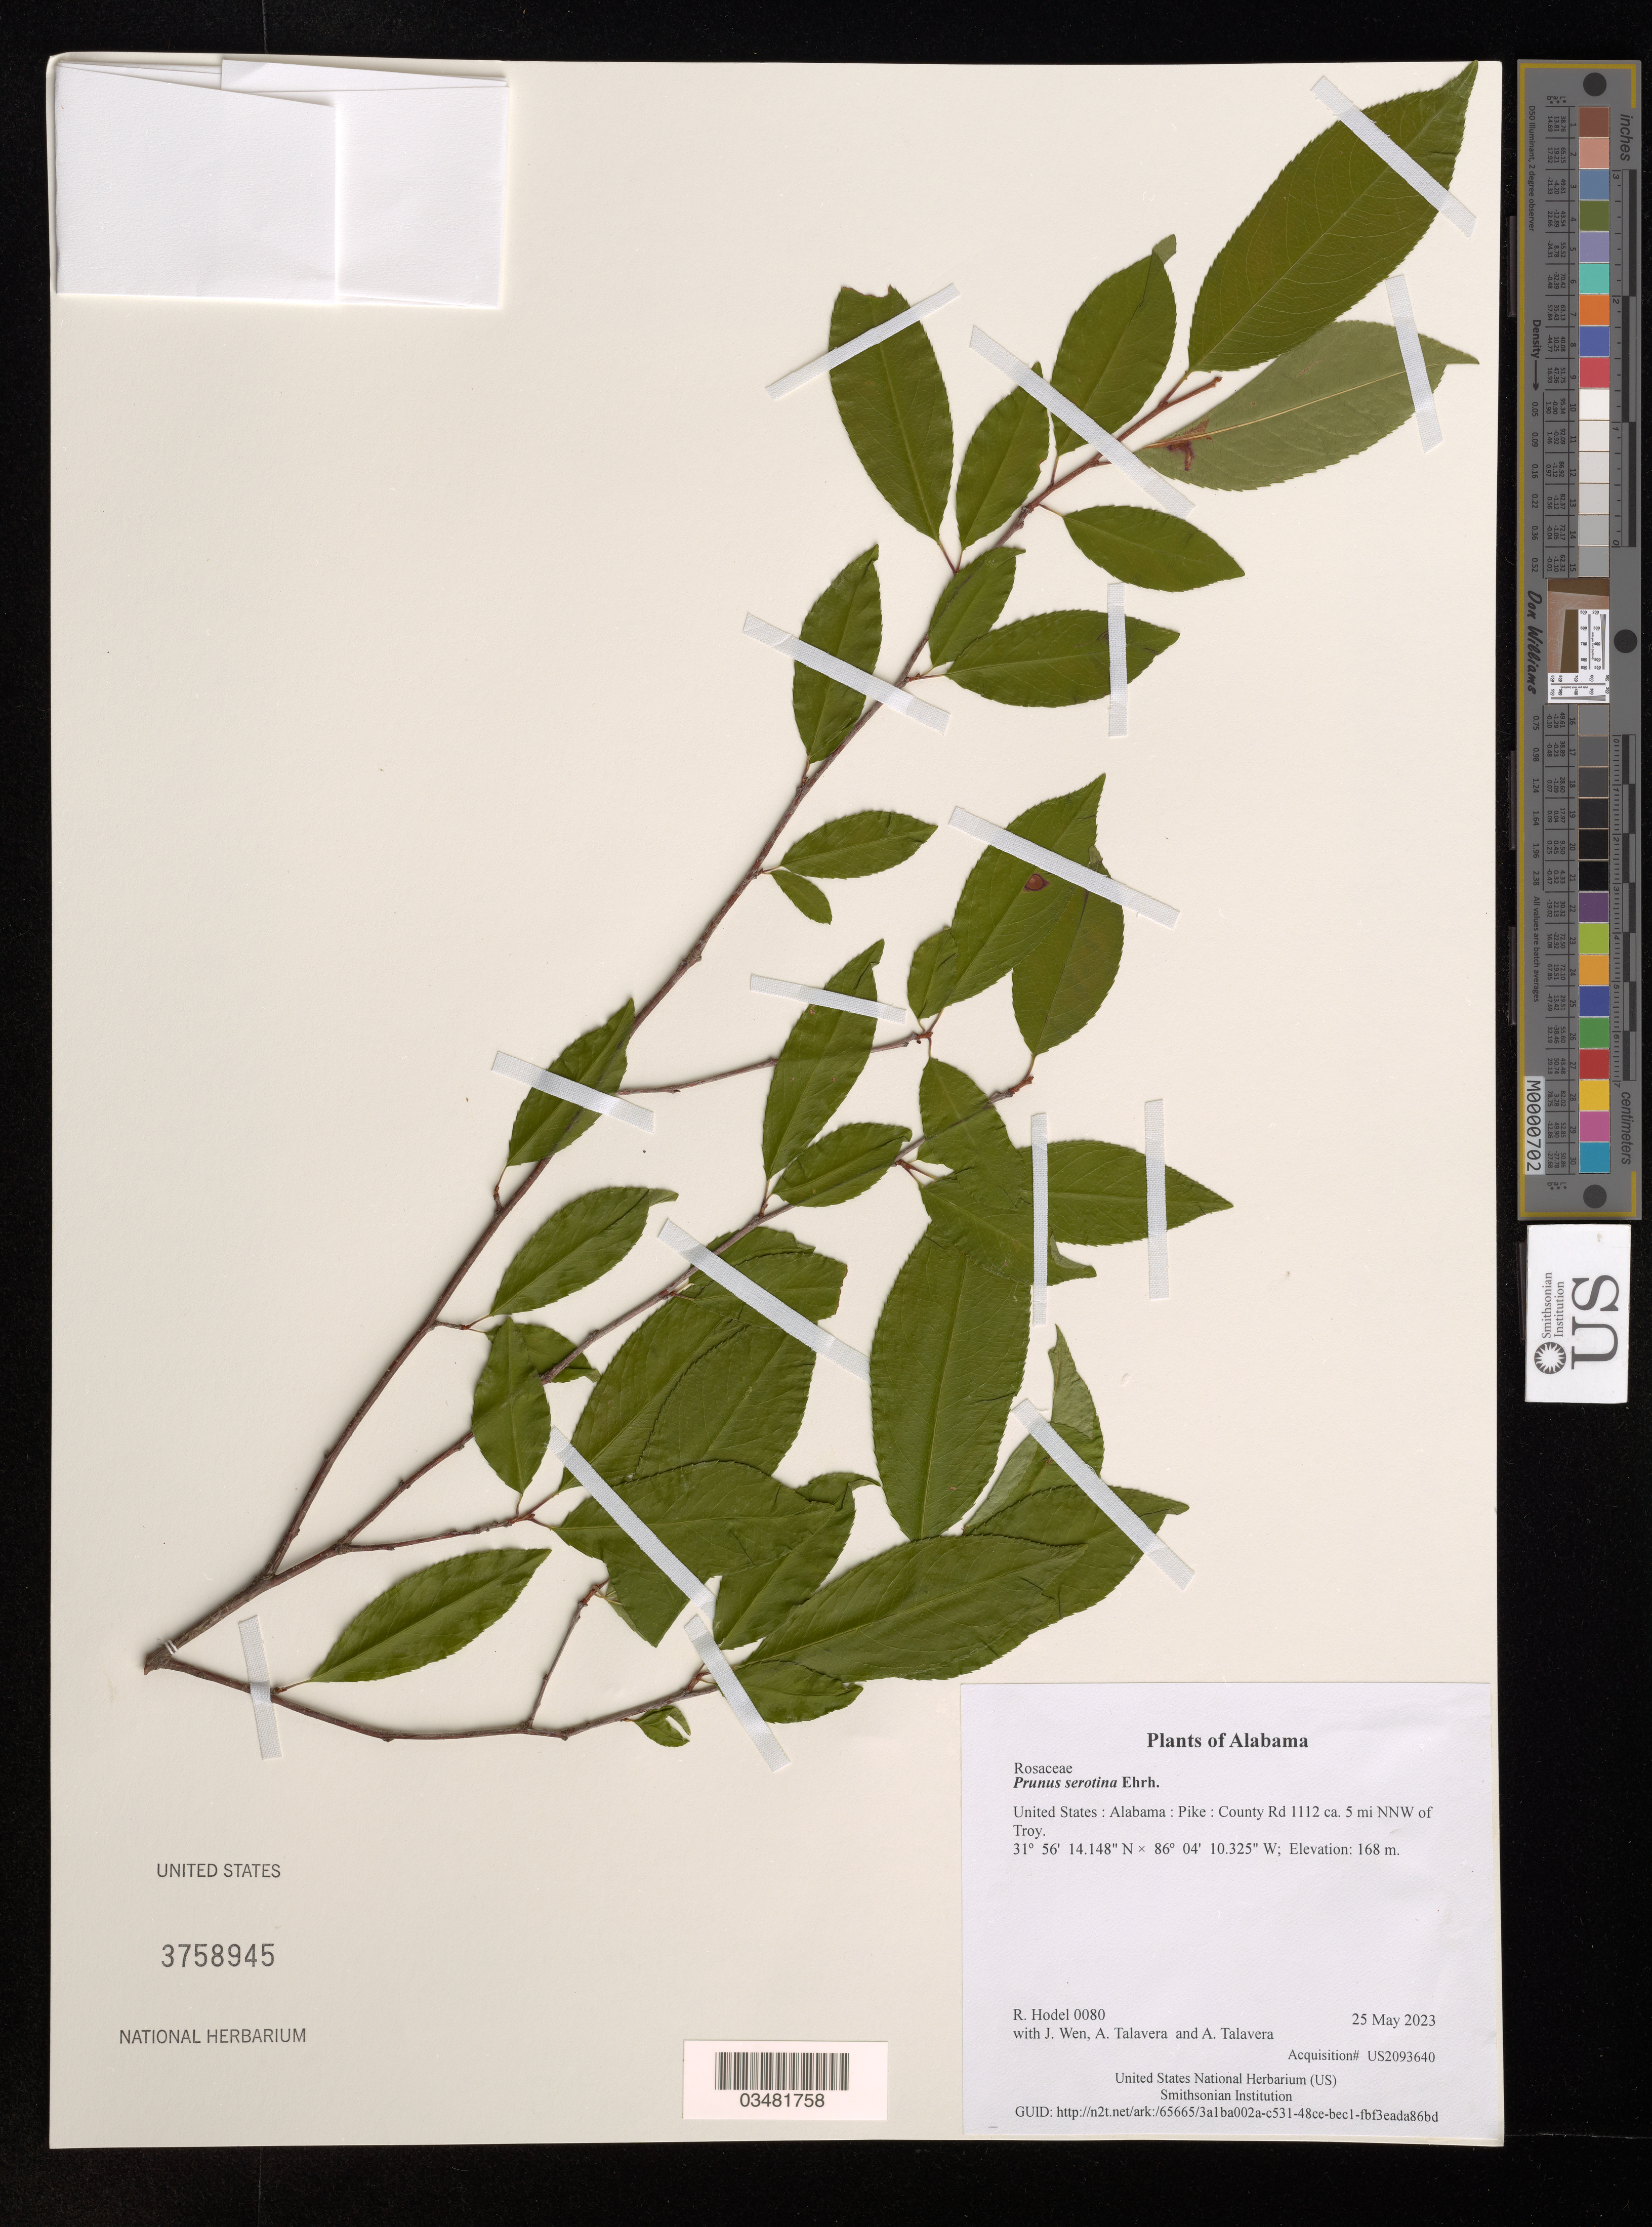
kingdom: Plantae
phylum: Tracheophyta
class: Magnoliopsida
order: Rosales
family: Rosaceae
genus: Prunus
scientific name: Prunus serotina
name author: Ehrh.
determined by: Hodel, Richard G. J.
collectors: R. Hodel, J. Wen, A. Talavera & A. Talavera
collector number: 0080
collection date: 2023-05-25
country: United States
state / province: Alabama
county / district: Pike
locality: County Rd 1112 ca. 5 mi NNW of Troy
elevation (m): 168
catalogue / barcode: US 3758945